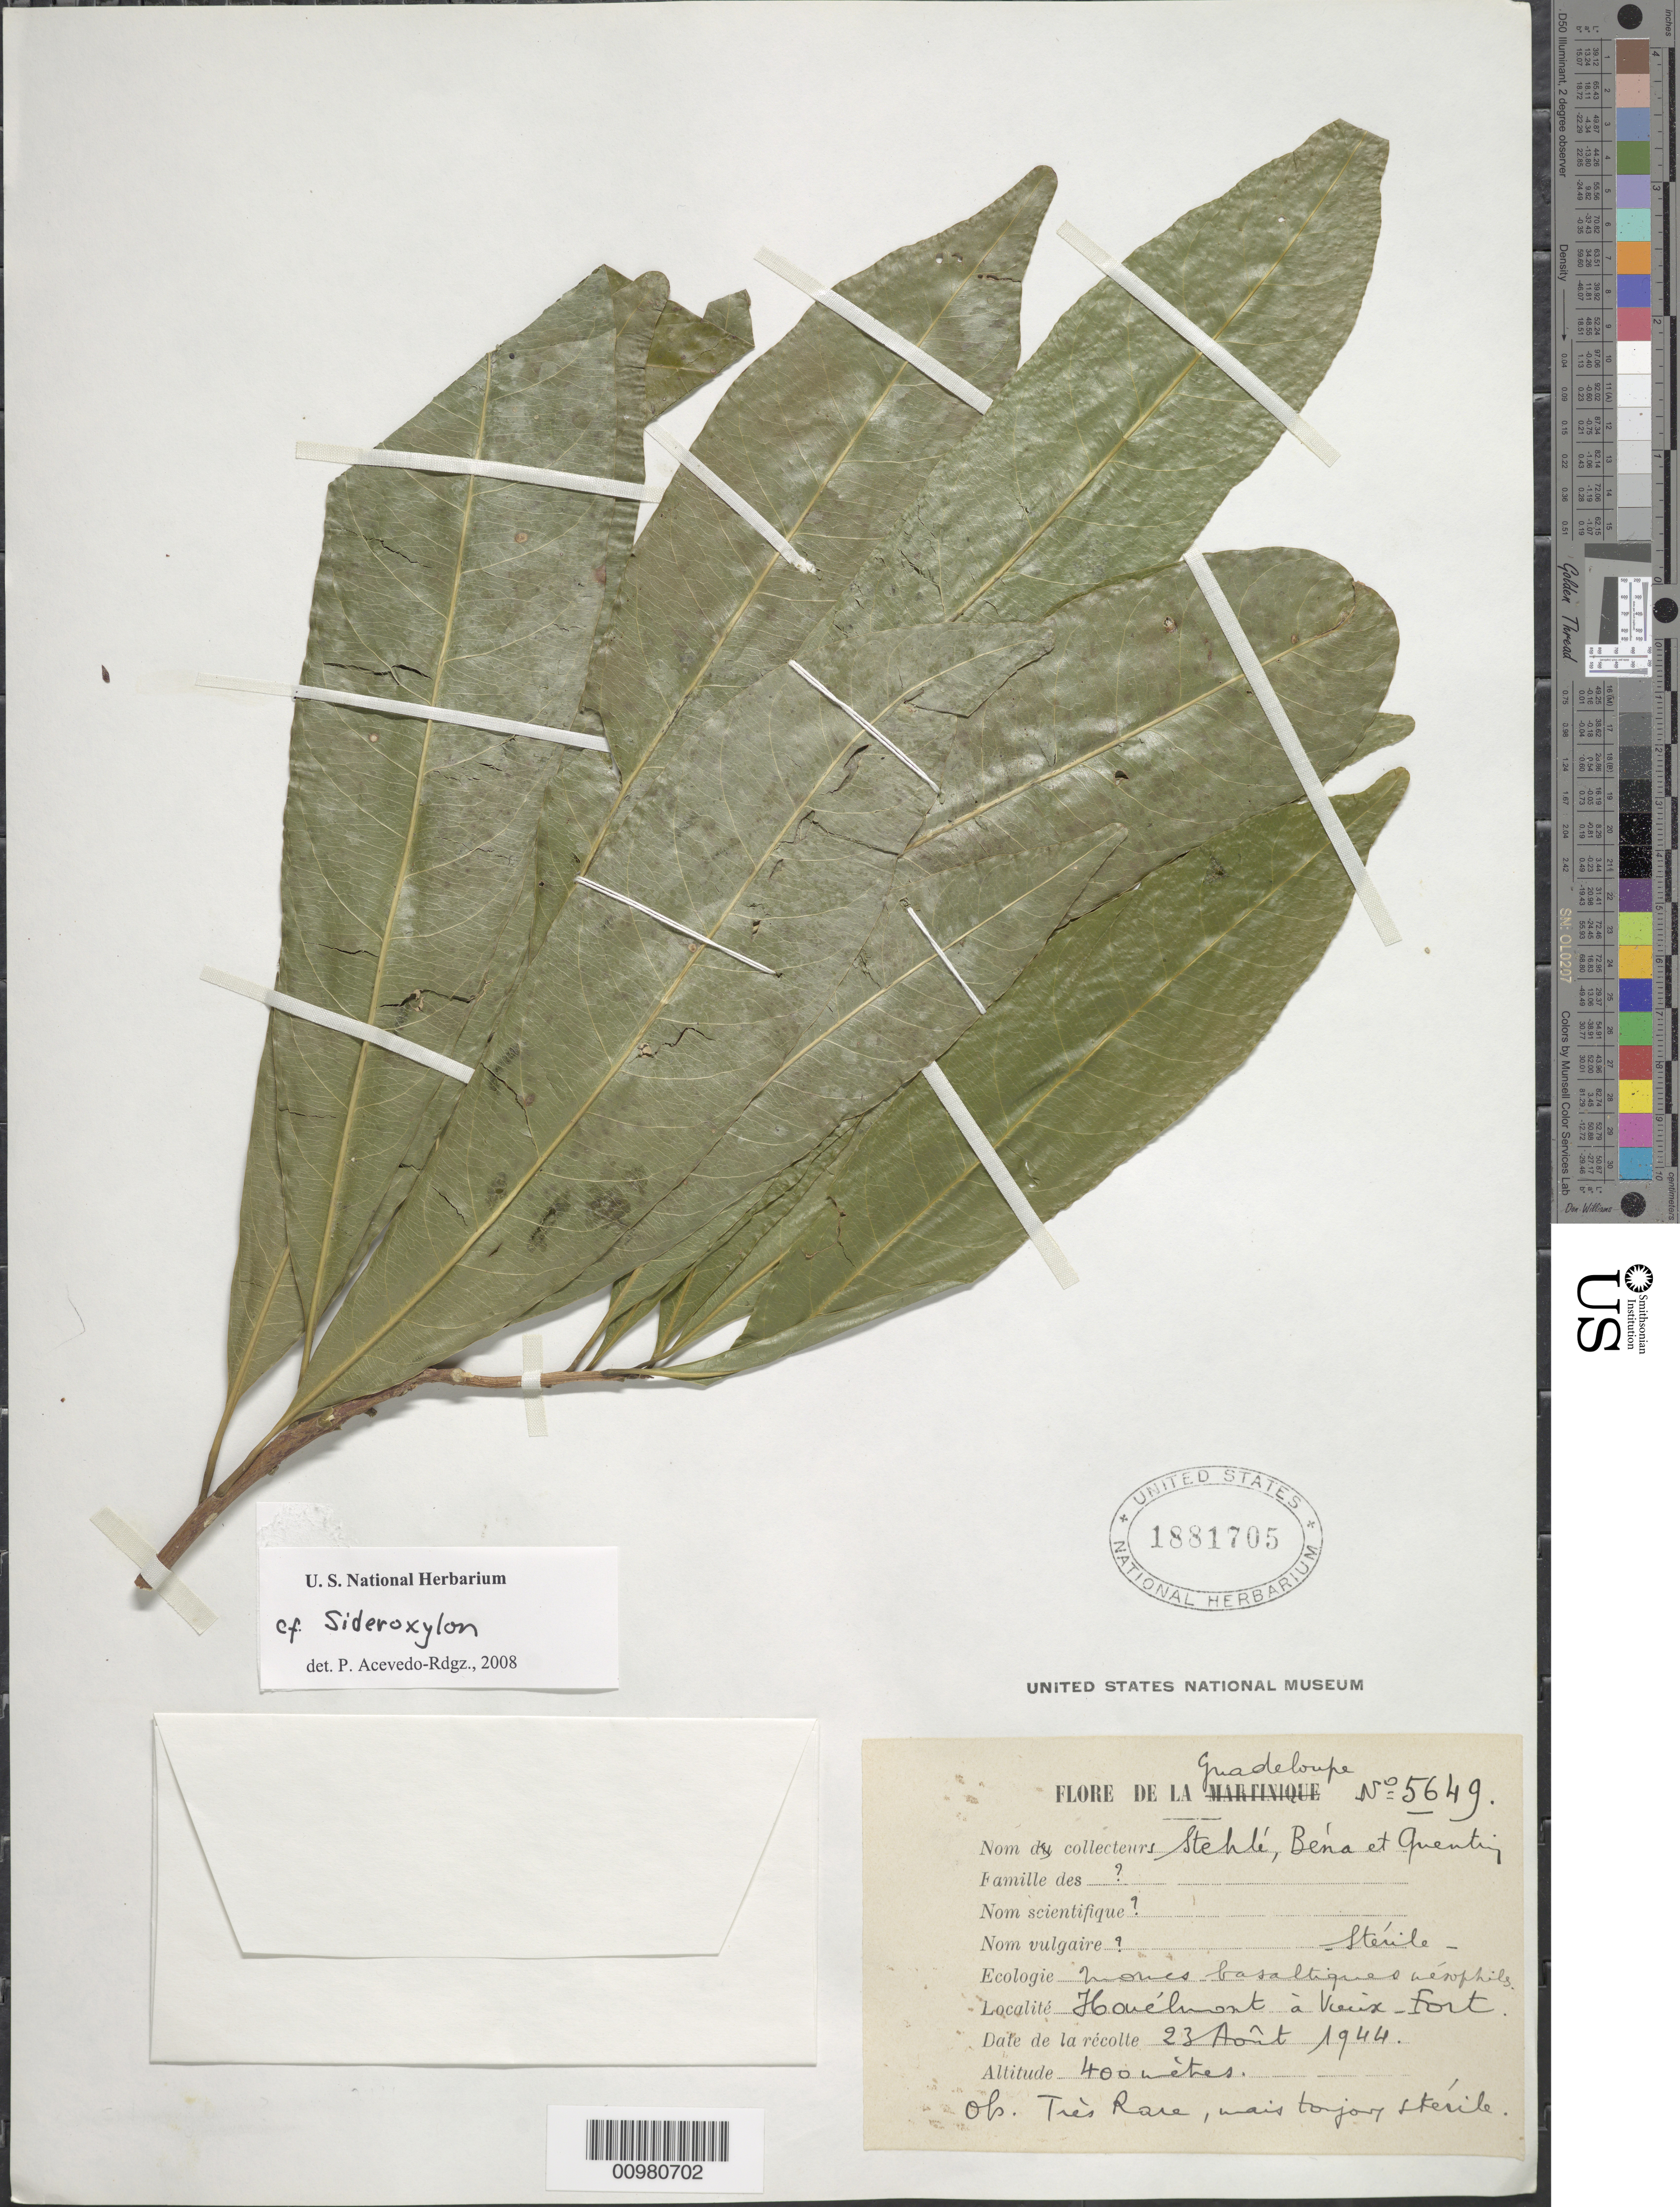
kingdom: Plantae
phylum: Tracheophyta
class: Magnoliopsida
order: Ericales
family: Sapotaceae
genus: Sideroxylon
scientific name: Sideroxylon sp.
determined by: Acevedo-Rodríguez, P., (BOT), Smithsonian Institution - National Museum of Natural History (UNITED STATES)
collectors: H. Stehlé & R. Quentin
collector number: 5649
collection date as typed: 23 Aug 1944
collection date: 1944-08-23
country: Guadeloupe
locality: Houélmont à Vieux-Fort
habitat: Mories basaltiques mesophils.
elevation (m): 400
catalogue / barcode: US 1881705